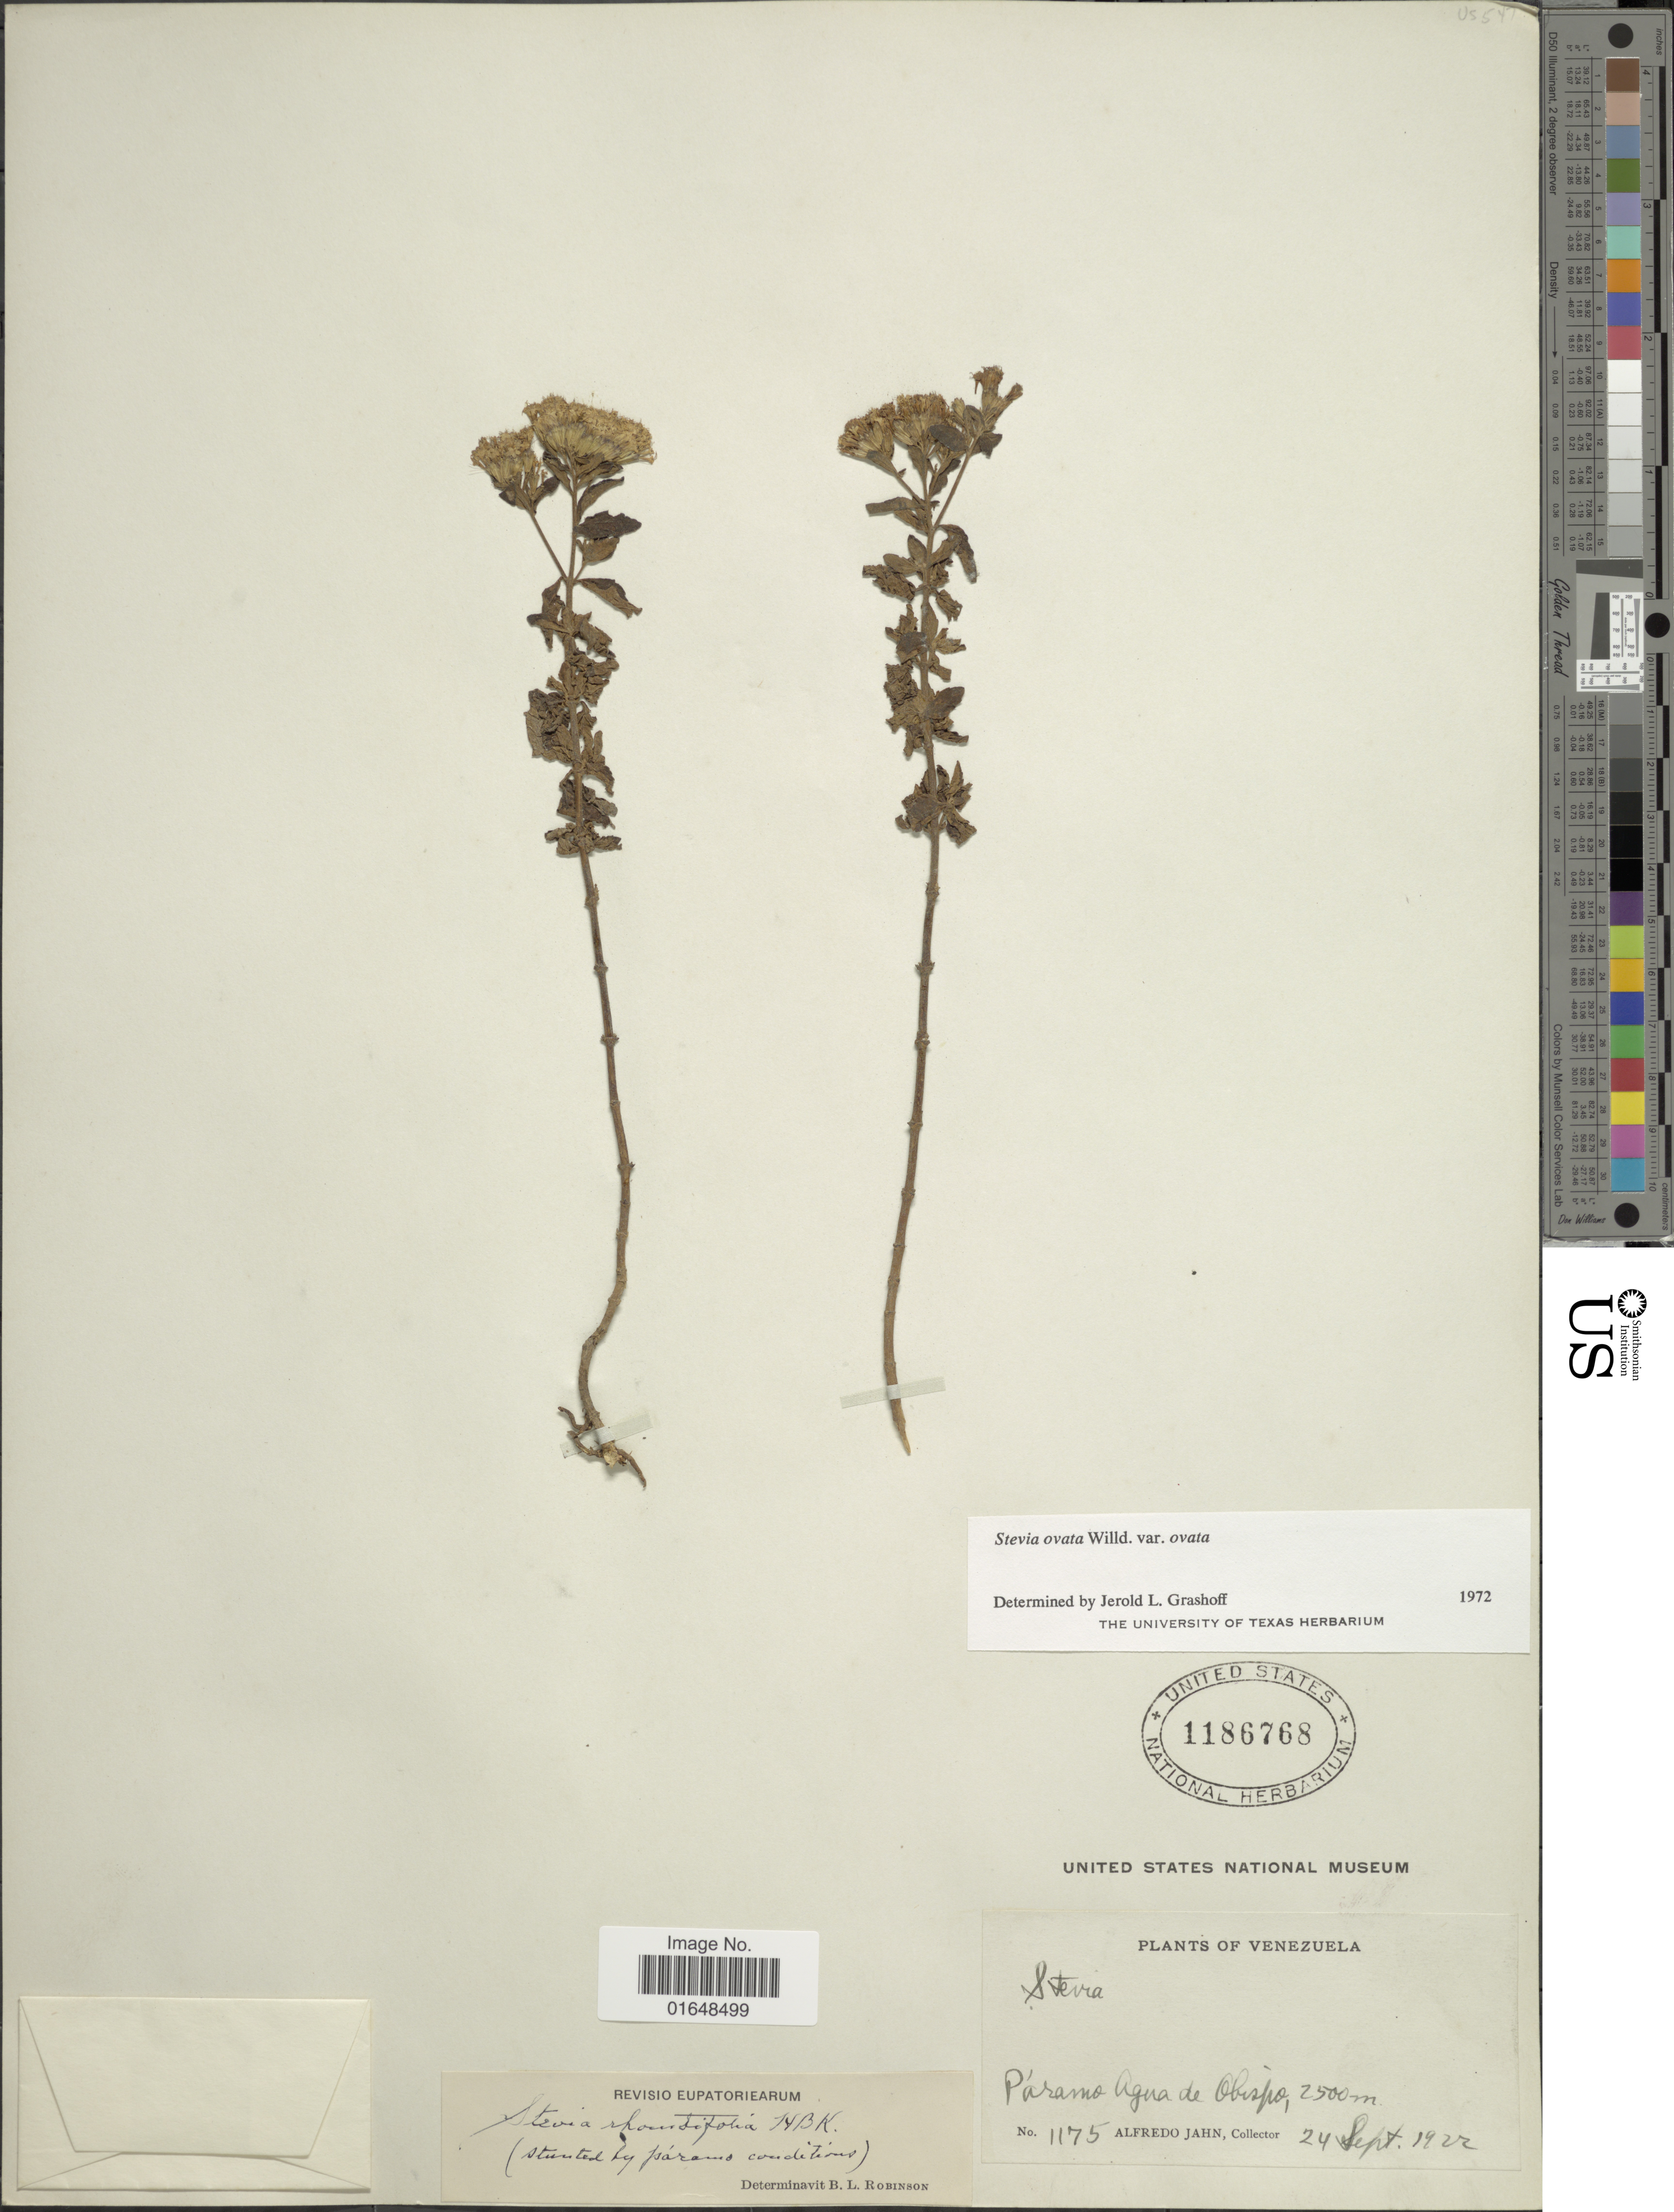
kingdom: Plantae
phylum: Tracheophyta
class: Magnoliopsida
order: Asterales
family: Asteraceae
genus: Stevia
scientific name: Stevia ovata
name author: Willd.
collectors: A. Jahn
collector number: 1175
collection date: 1922-09-24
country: Venezuela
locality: Páramo Agua de Obispo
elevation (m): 2500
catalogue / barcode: US 1186768